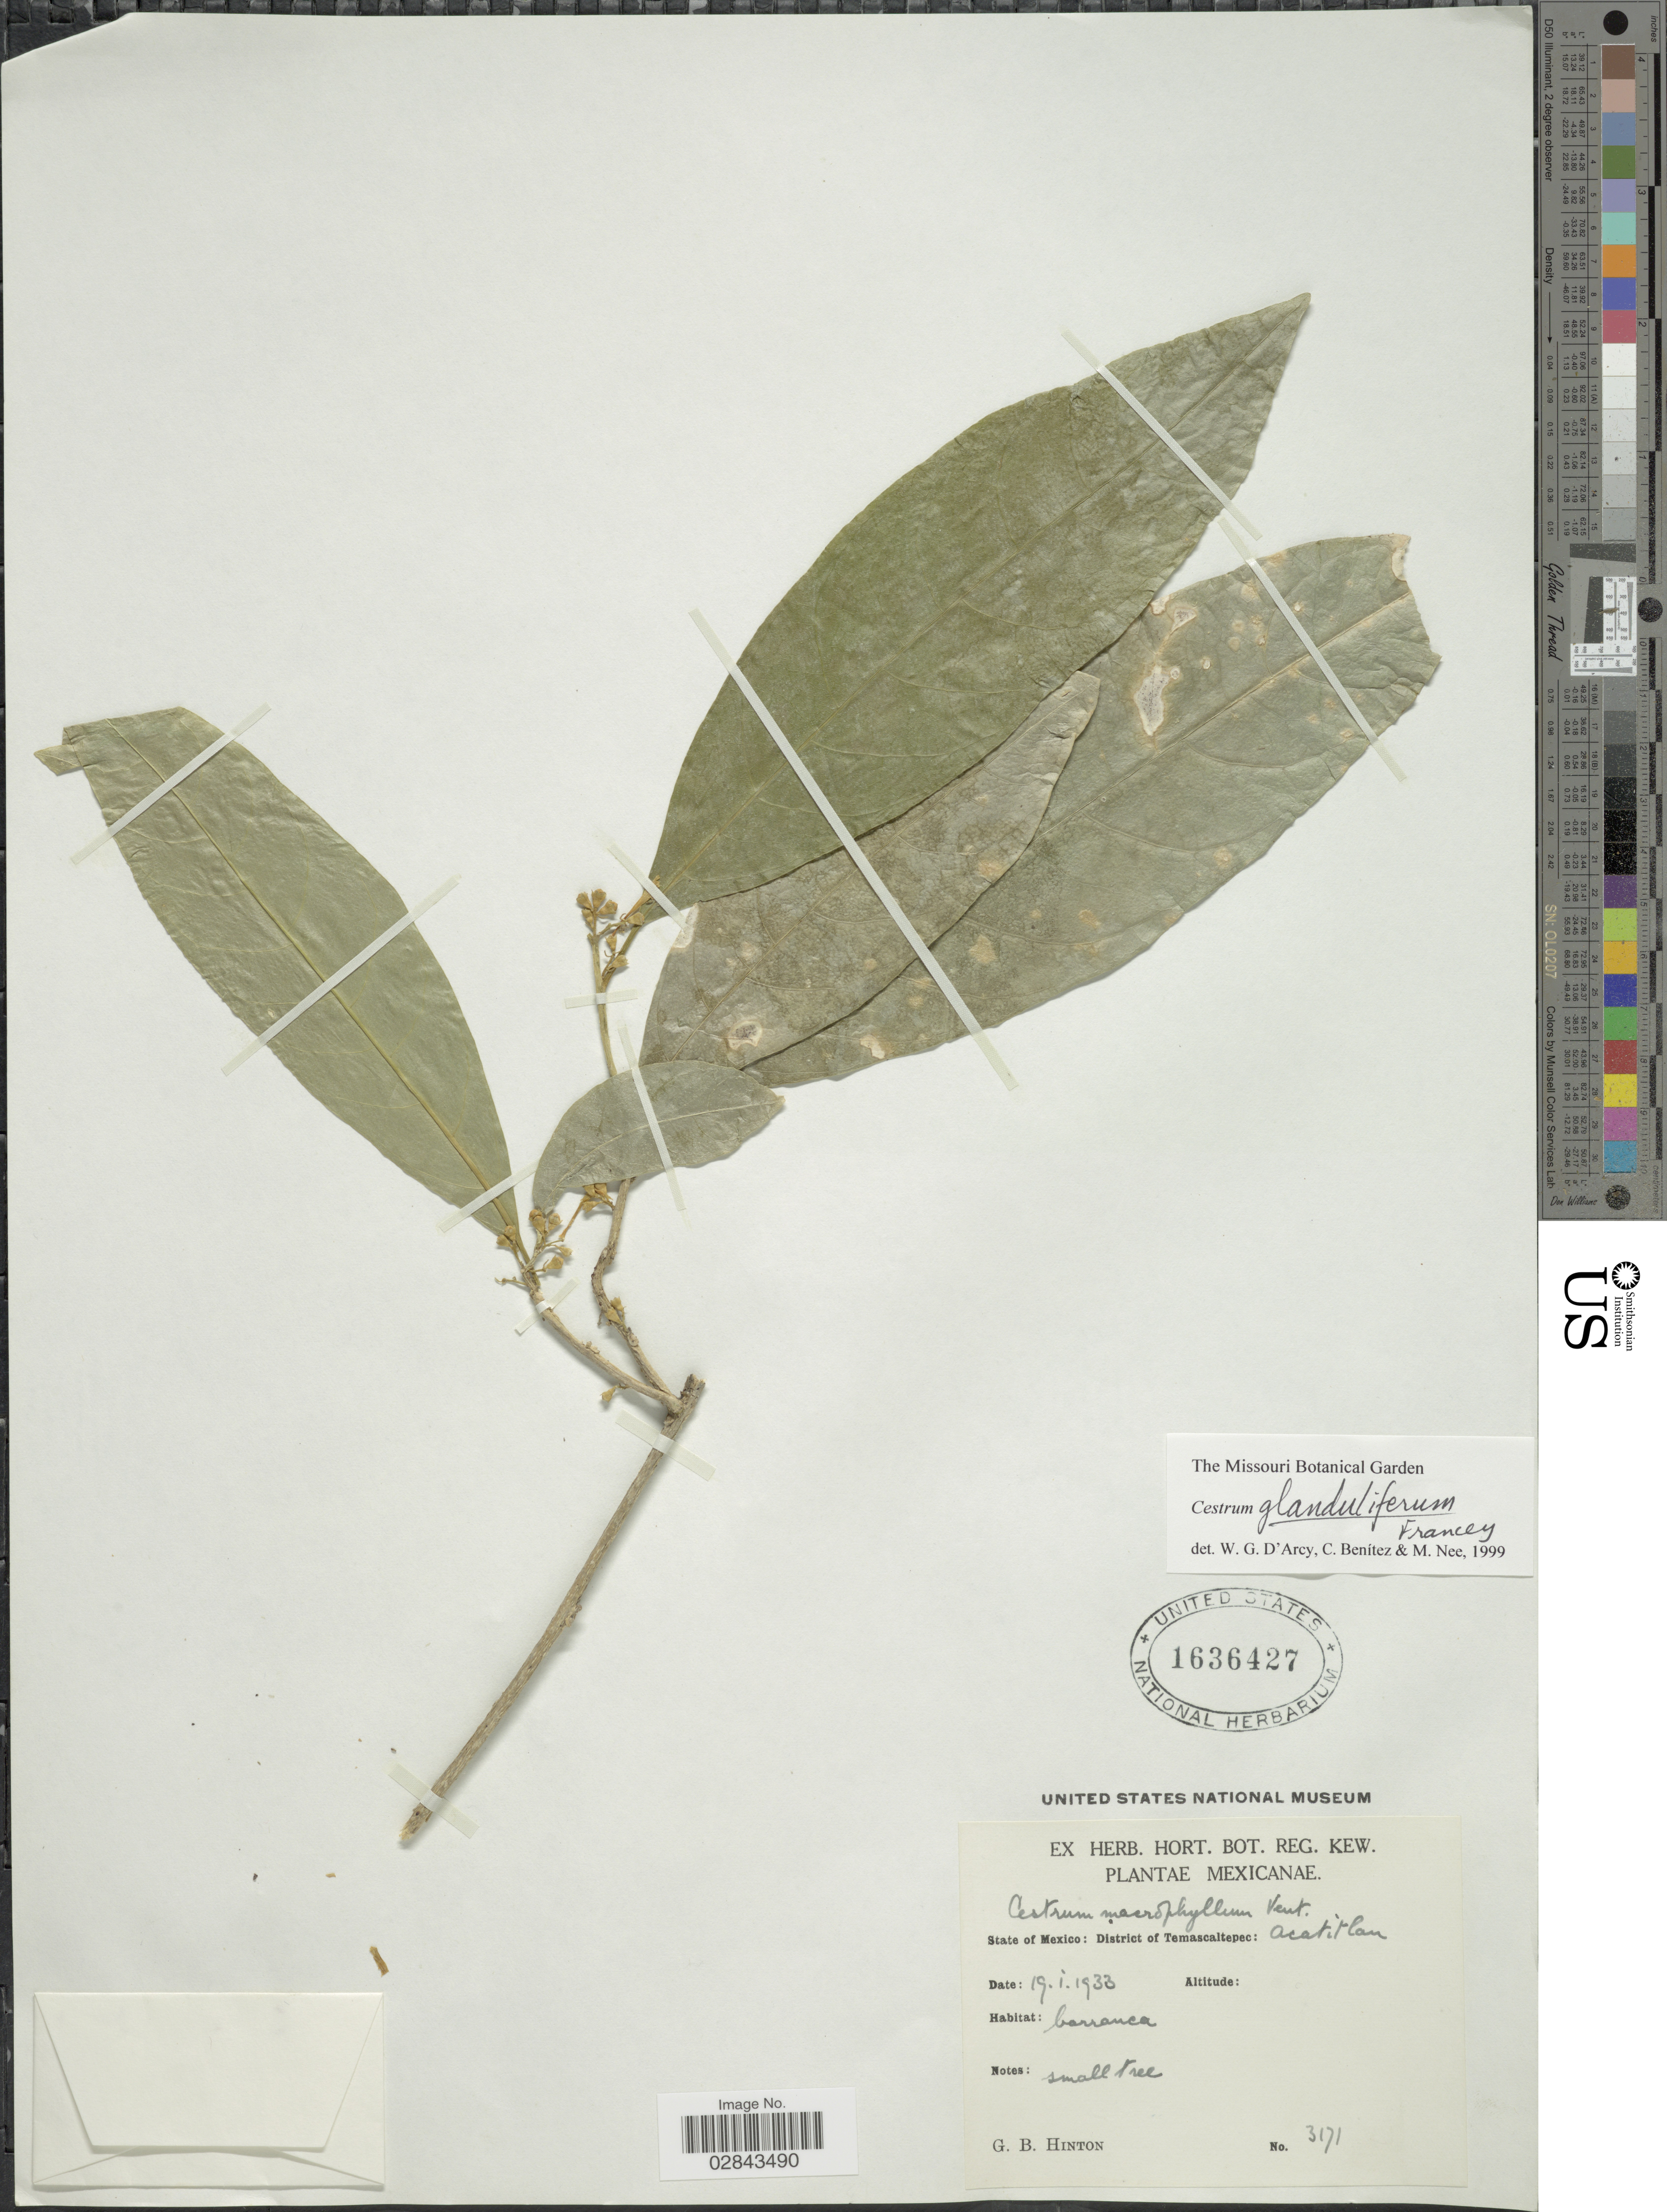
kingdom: Plantae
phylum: Tracheophyta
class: Magnoliopsida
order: Solanales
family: Solanaceae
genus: Cestrum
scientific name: Cestrum glanduliferum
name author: Kerber ex Francey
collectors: G. B. Hinton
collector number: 3171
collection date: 1933-01-19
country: Mexico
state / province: México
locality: District of Temascaltepec: Acatitlan.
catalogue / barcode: US 1636427